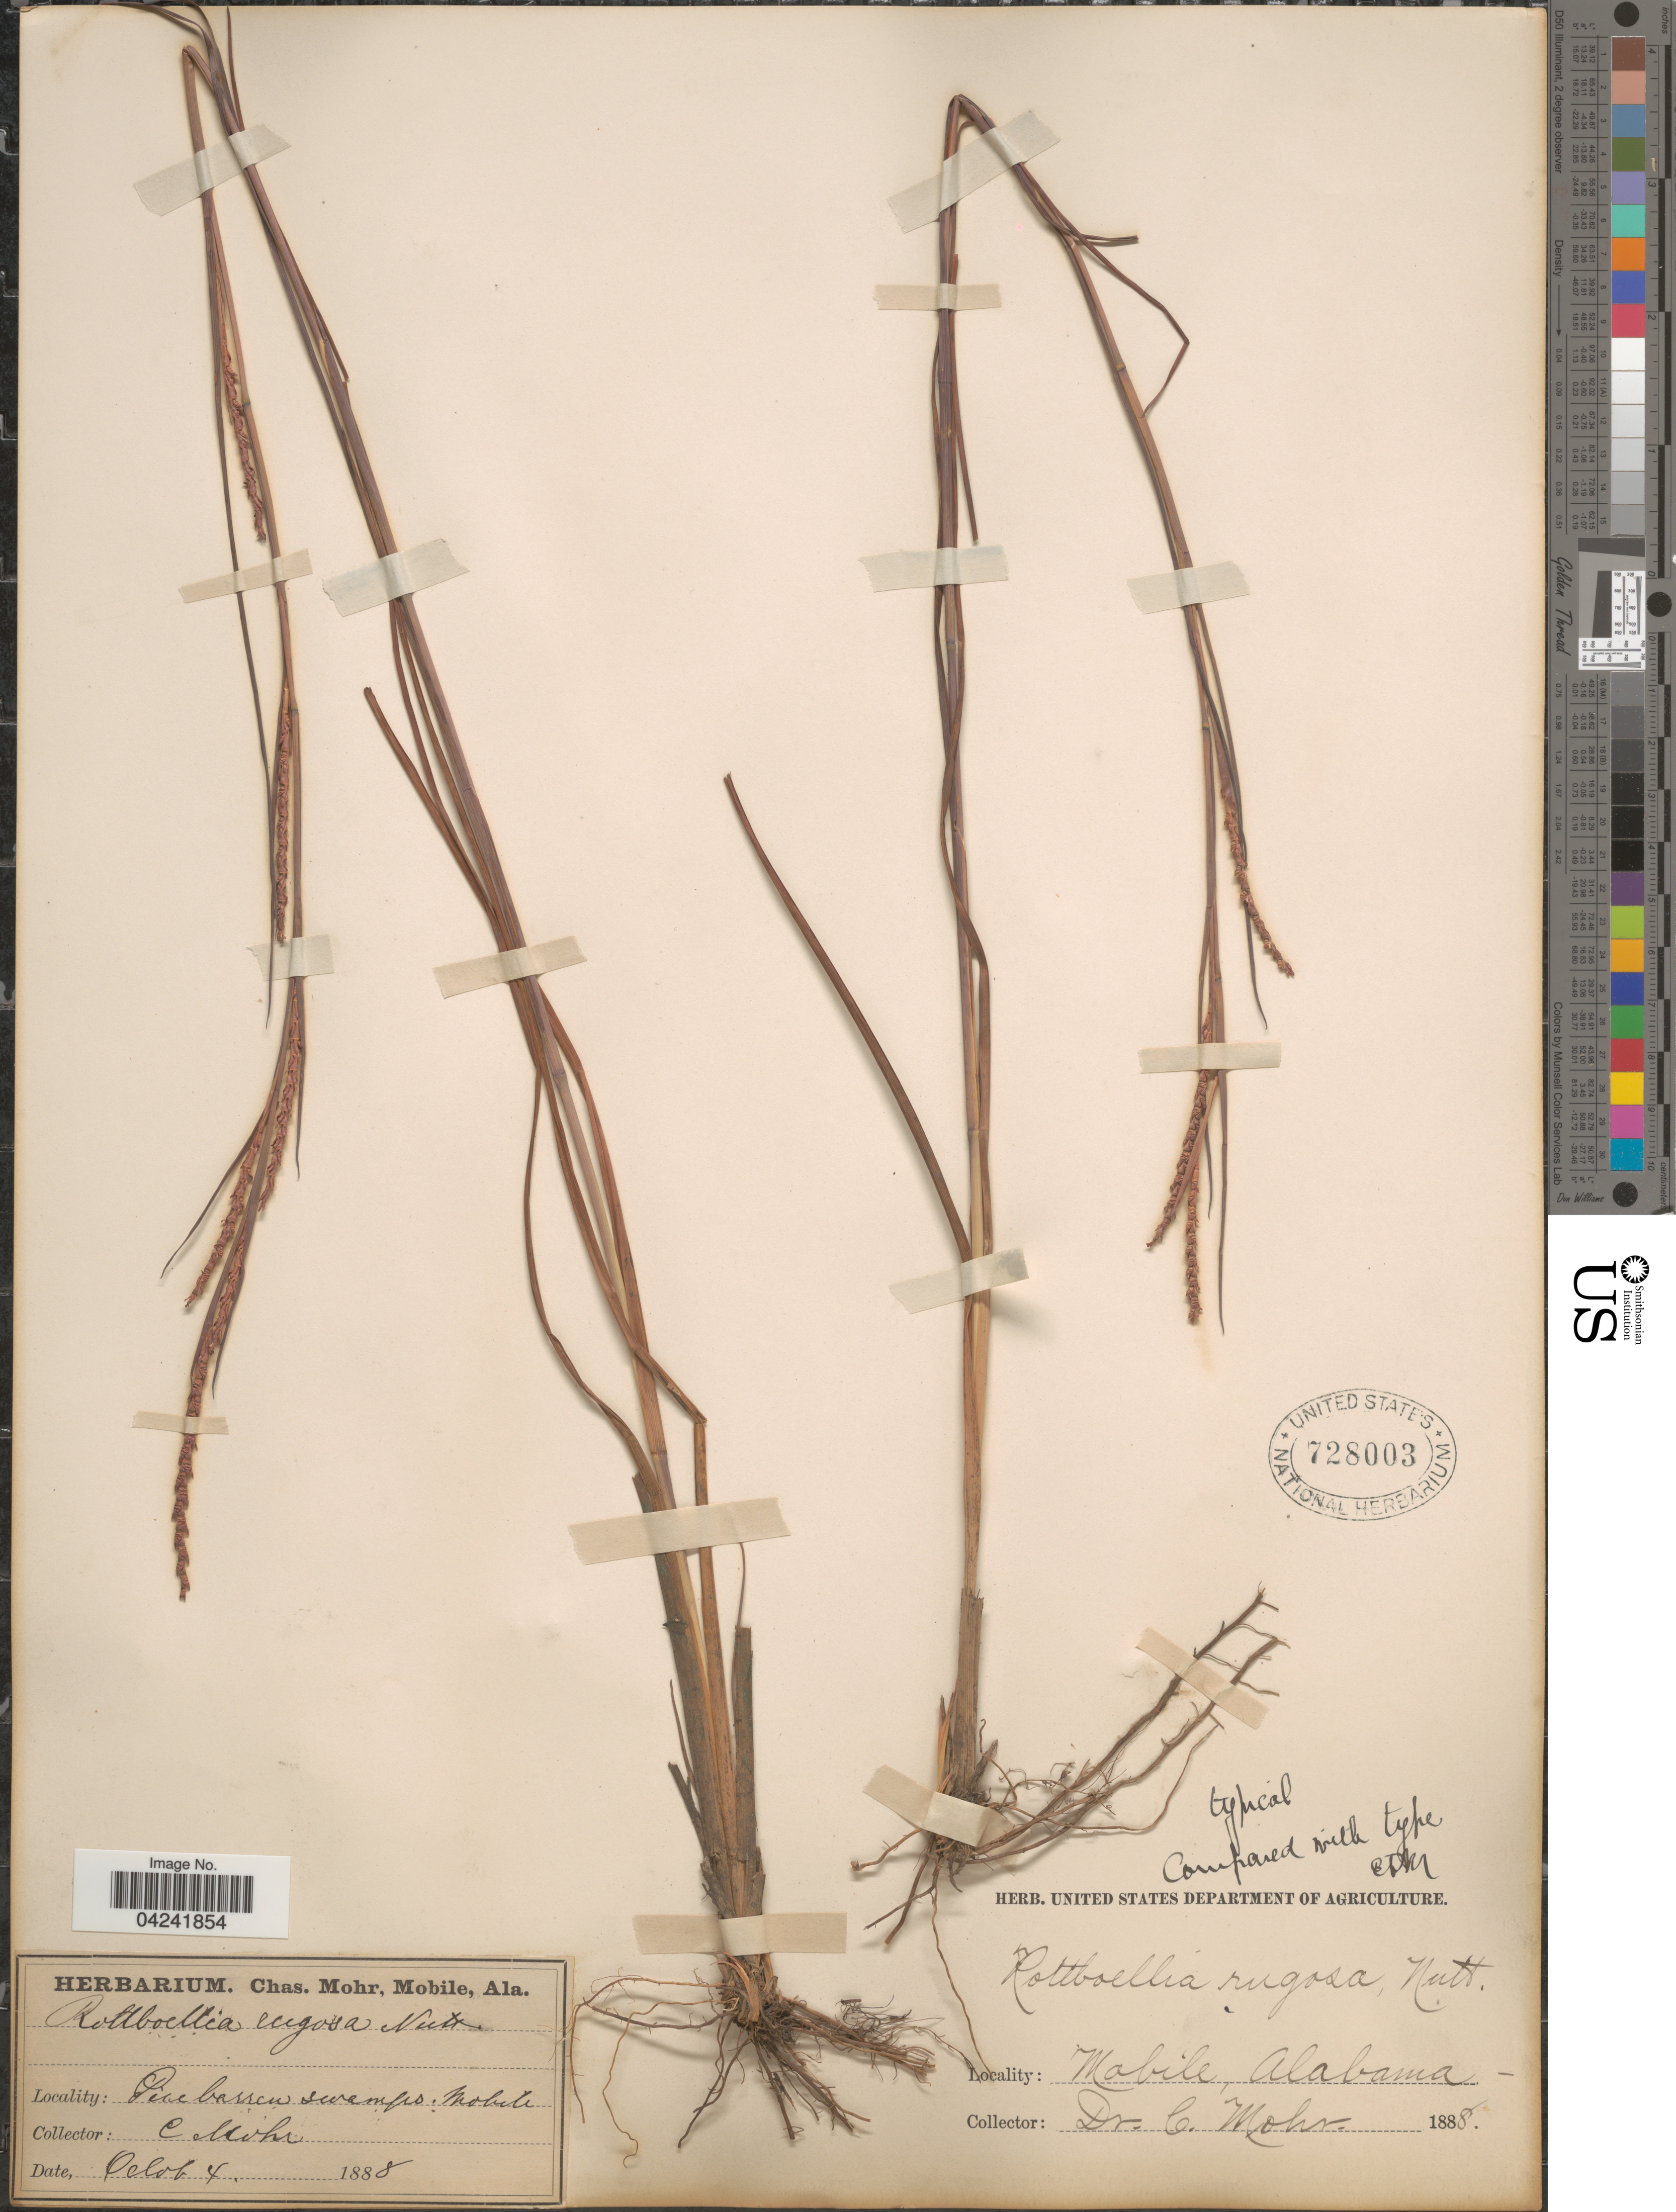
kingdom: Plantae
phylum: Tracheophyta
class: Liliopsida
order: Poales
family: Poaceae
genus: Mnesithea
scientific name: Mnesithea rugosa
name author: (Nutt.) de Koning & Sosef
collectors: C. T. Mohr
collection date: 1888-10-04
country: United States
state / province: Alabama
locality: Pine barren swamps: Mobile.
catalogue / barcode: US 728003